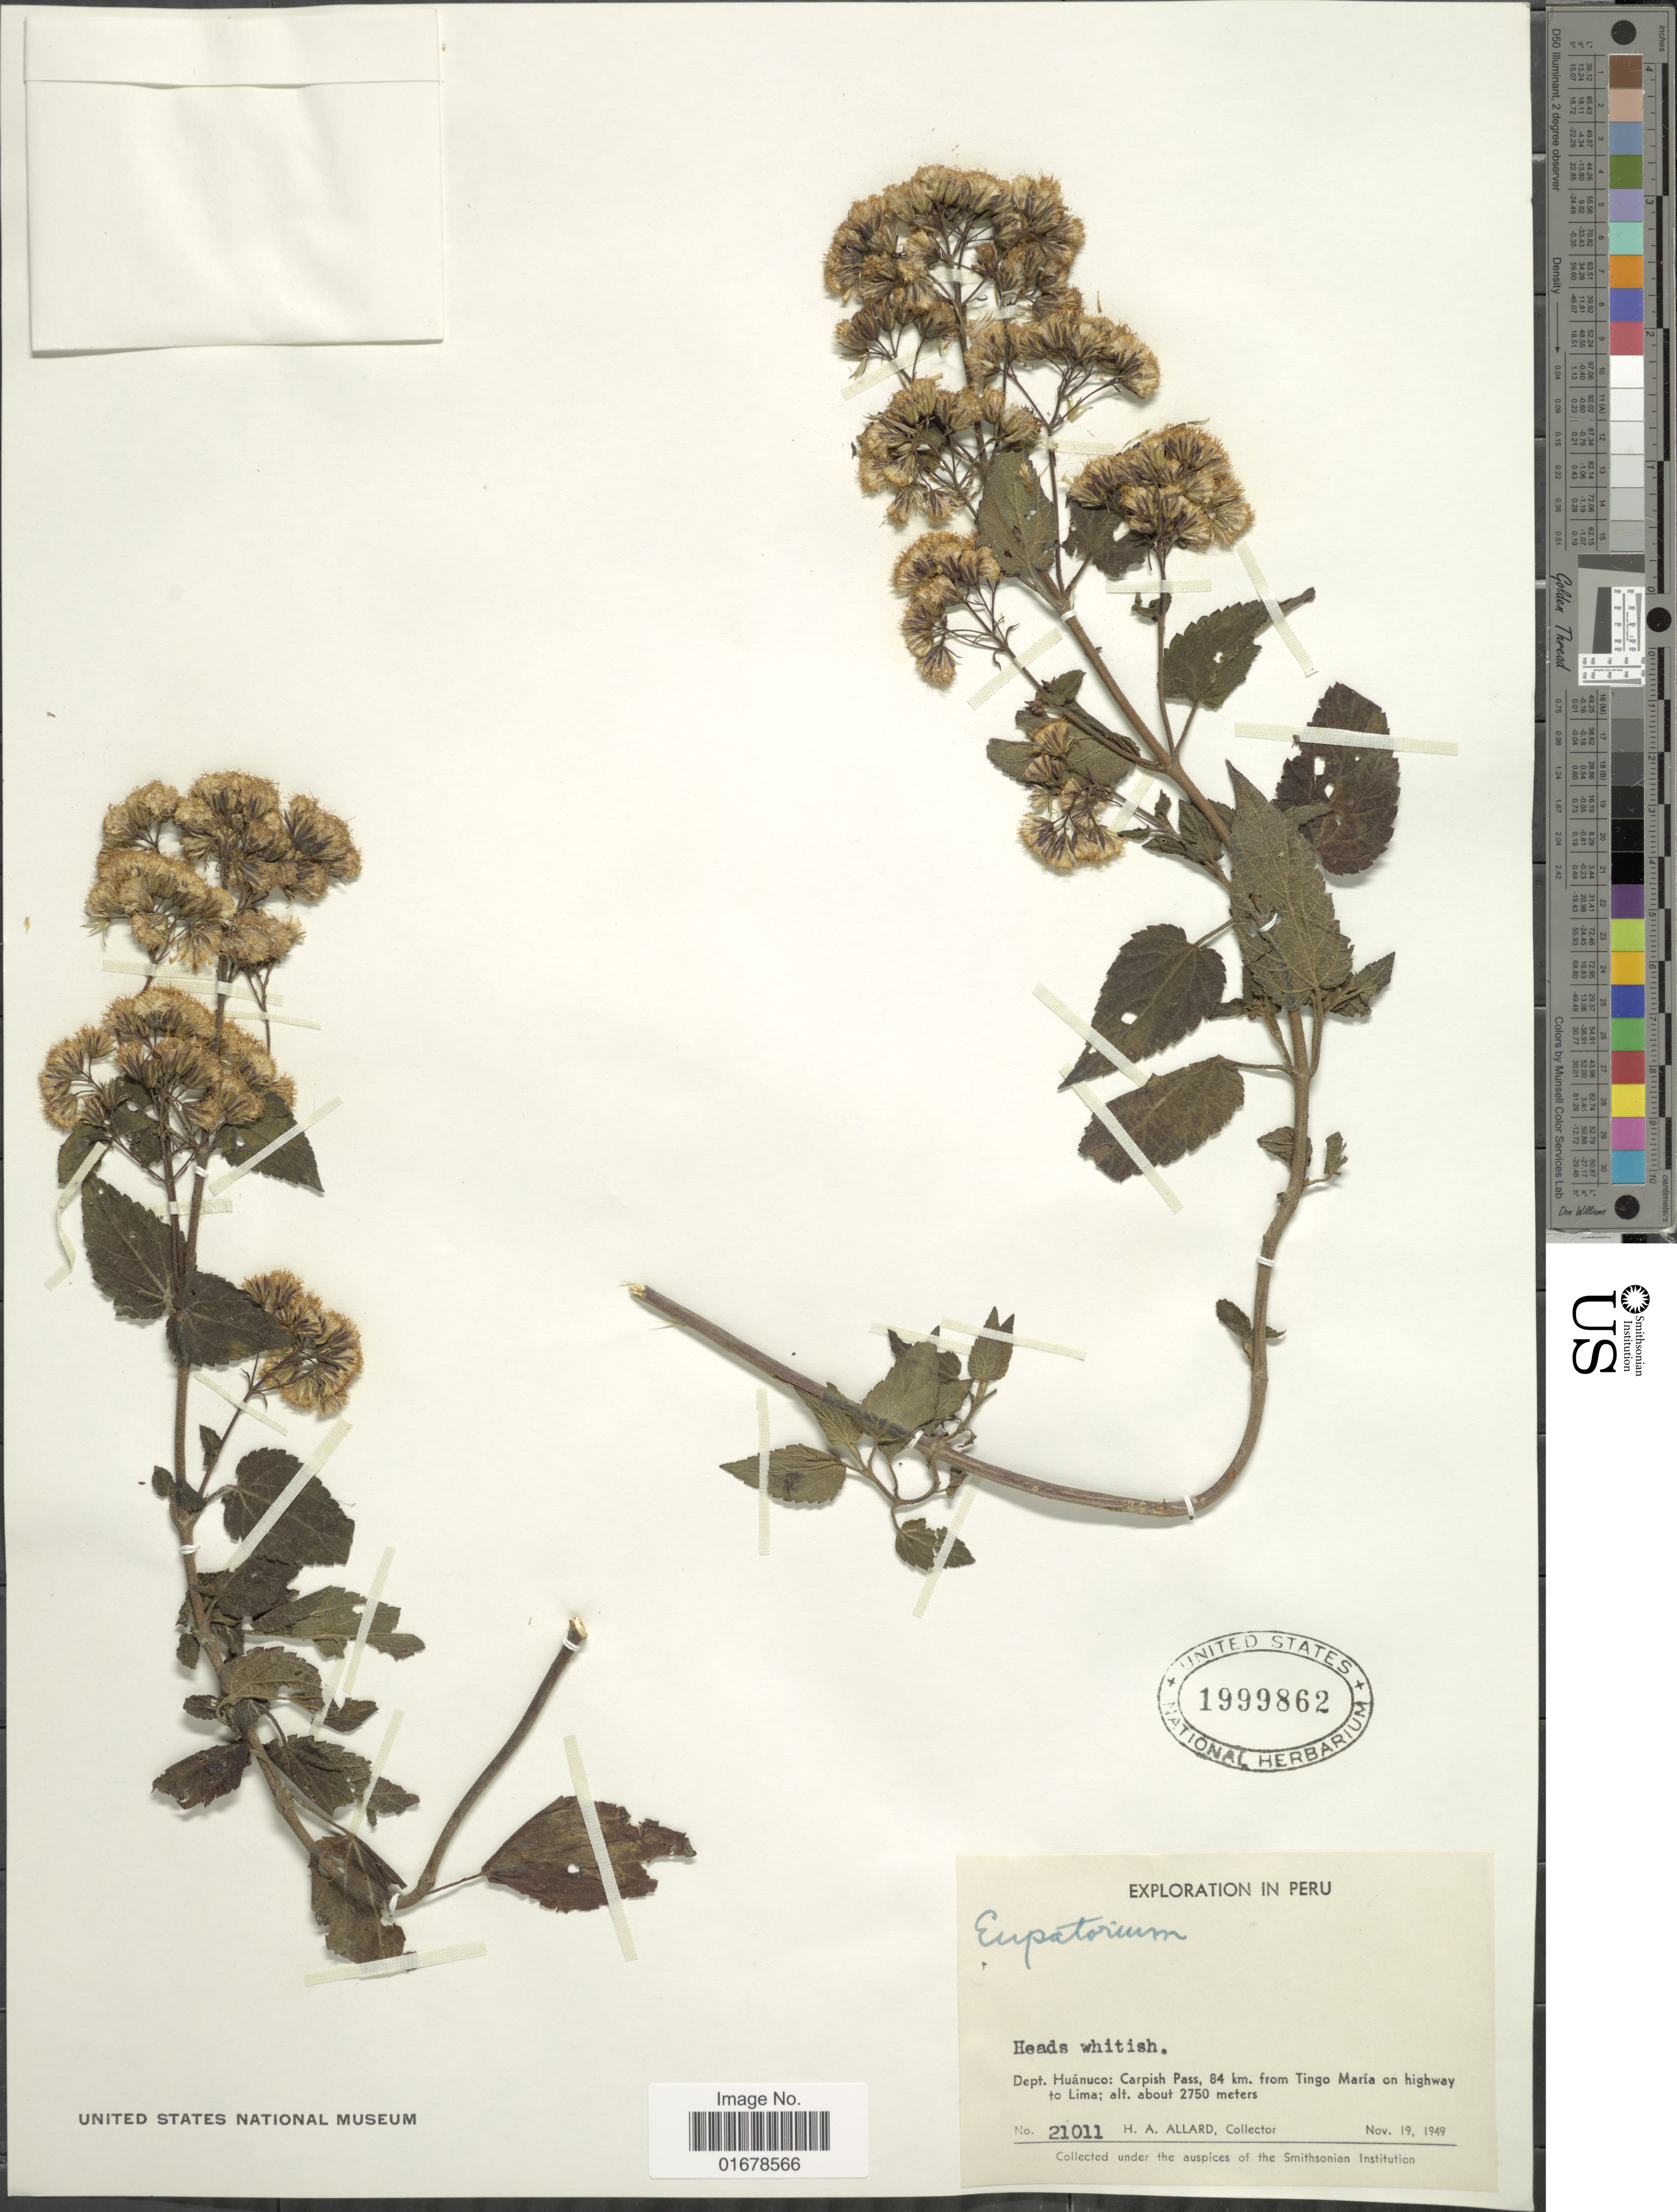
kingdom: Plantae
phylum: Tracheophyta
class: Magnoliopsida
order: Asterales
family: Asteraceae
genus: Ageratina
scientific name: Ageratina sp.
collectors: H. A. Allard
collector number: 21011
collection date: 1949-11-19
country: Peru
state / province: Huánuco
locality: Dept. Huanuco: Carpish Pass, 84 km. from Tingo Maria on highway to Lima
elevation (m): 2750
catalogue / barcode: US 1999862